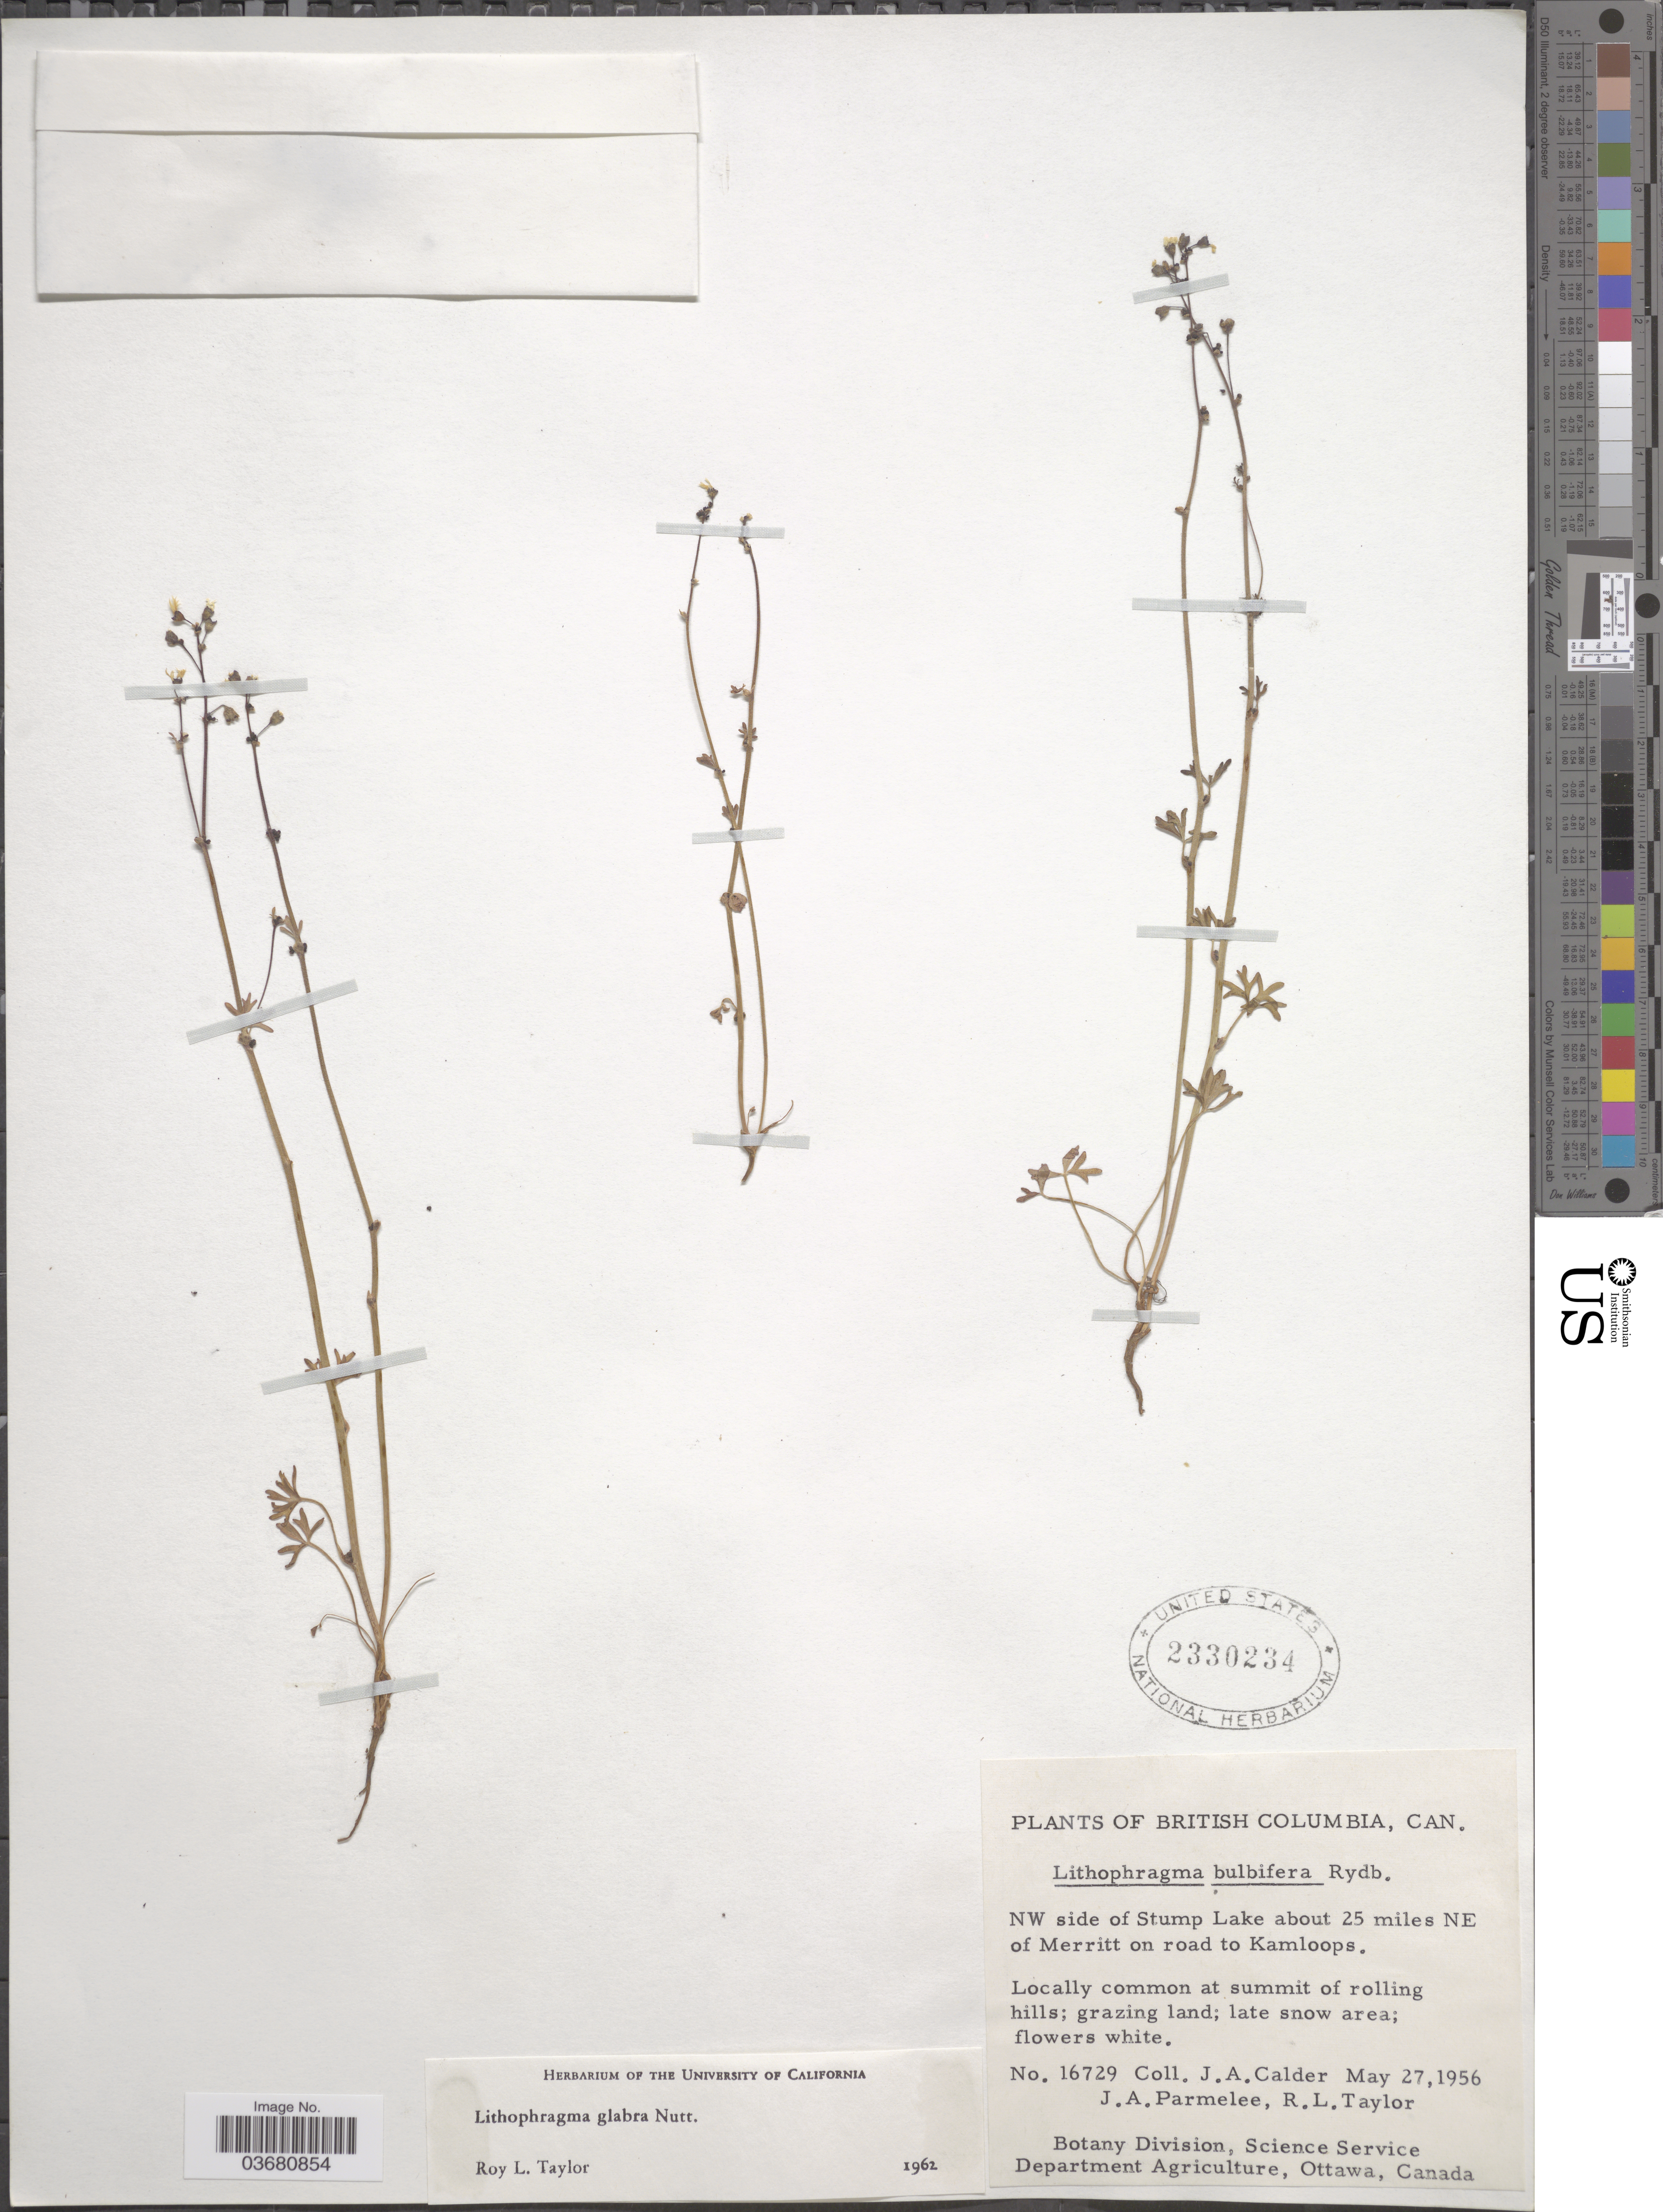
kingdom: Plantae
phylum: Tracheophyta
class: Magnoliopsida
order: Saxifragales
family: Saxifragaceae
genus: Lithophragma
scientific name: Lithophragma glabrum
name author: Nutt.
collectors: J. A. Calder, J. A. Parmelee & R. Taylor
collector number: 16729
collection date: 1956-05-27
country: Canada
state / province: British Columbia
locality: NW side of Stump Lake about 25 miles NE of Merritt on road to Kamloops. Locally common at summit of rolling hills.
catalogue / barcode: US 2330234